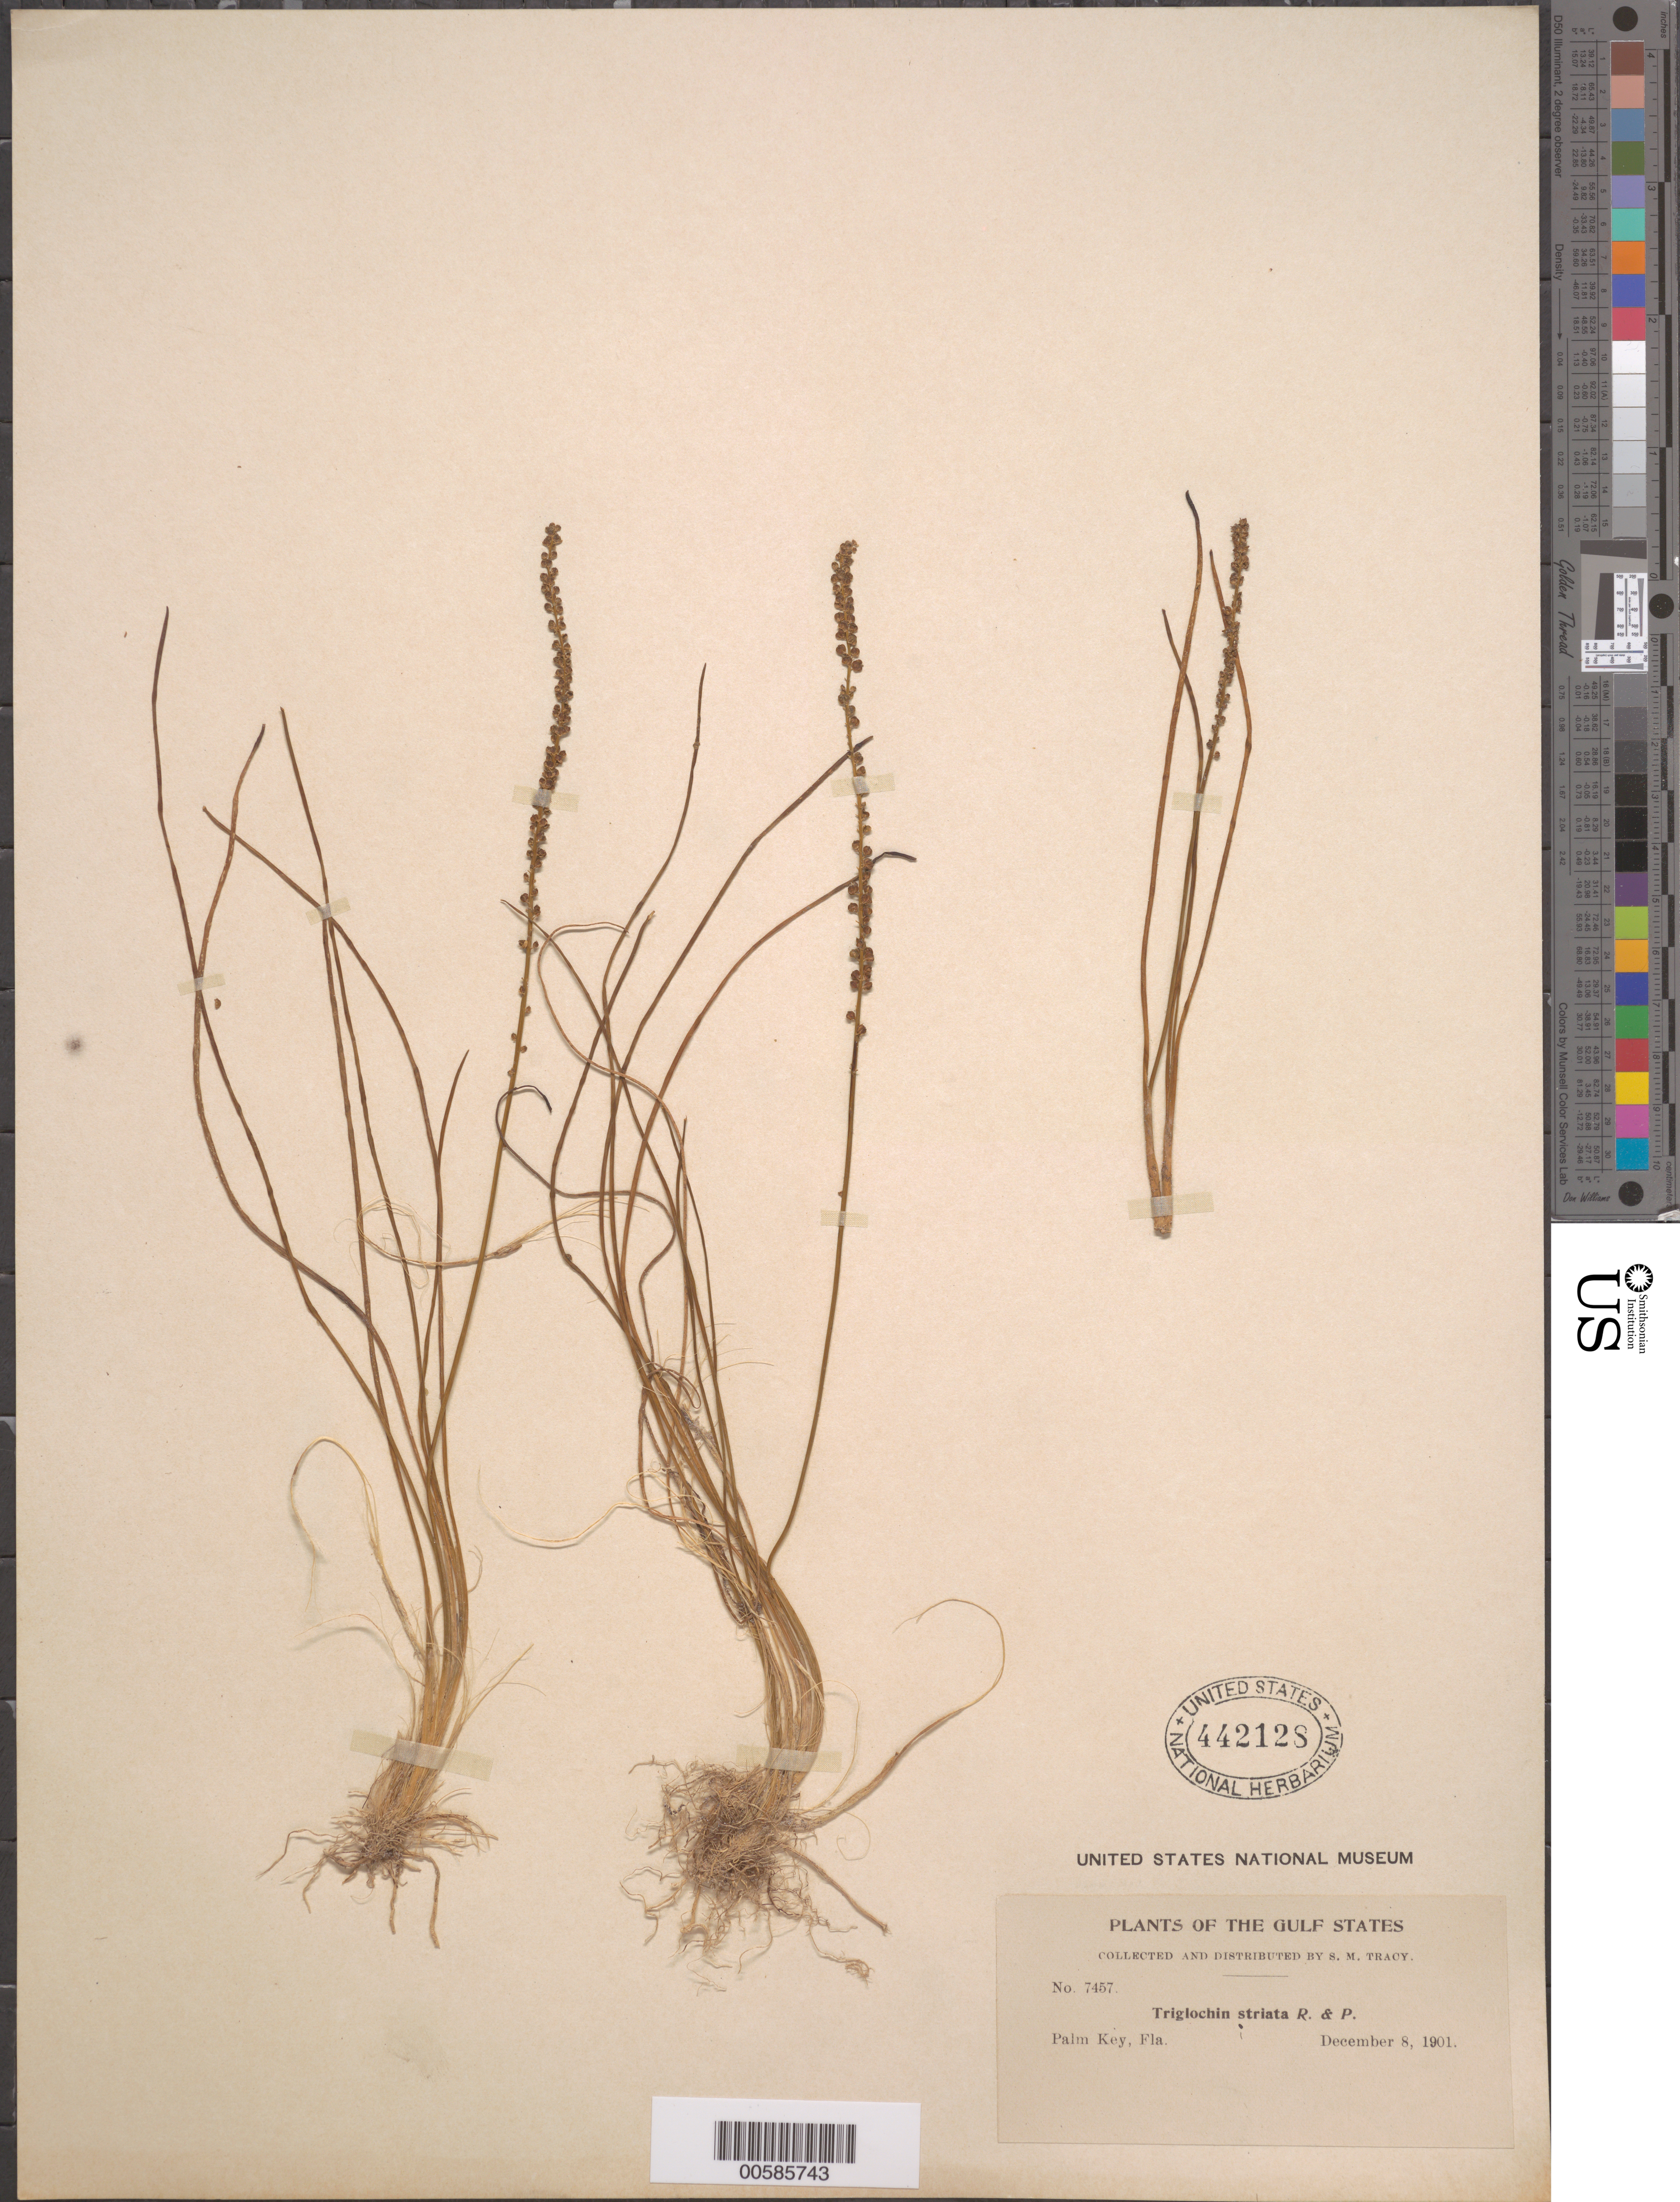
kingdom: Plantae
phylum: Tracheophyta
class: Liliopsida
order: Alismatales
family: Juncaginaceae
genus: Triglochin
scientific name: Triglochin striata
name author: Ruiz & Pav.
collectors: S. M. Tracy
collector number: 7457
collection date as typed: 08 Dec 1901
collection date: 1901-12-08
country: United States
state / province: Florida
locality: Palm Key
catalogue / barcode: US 442128